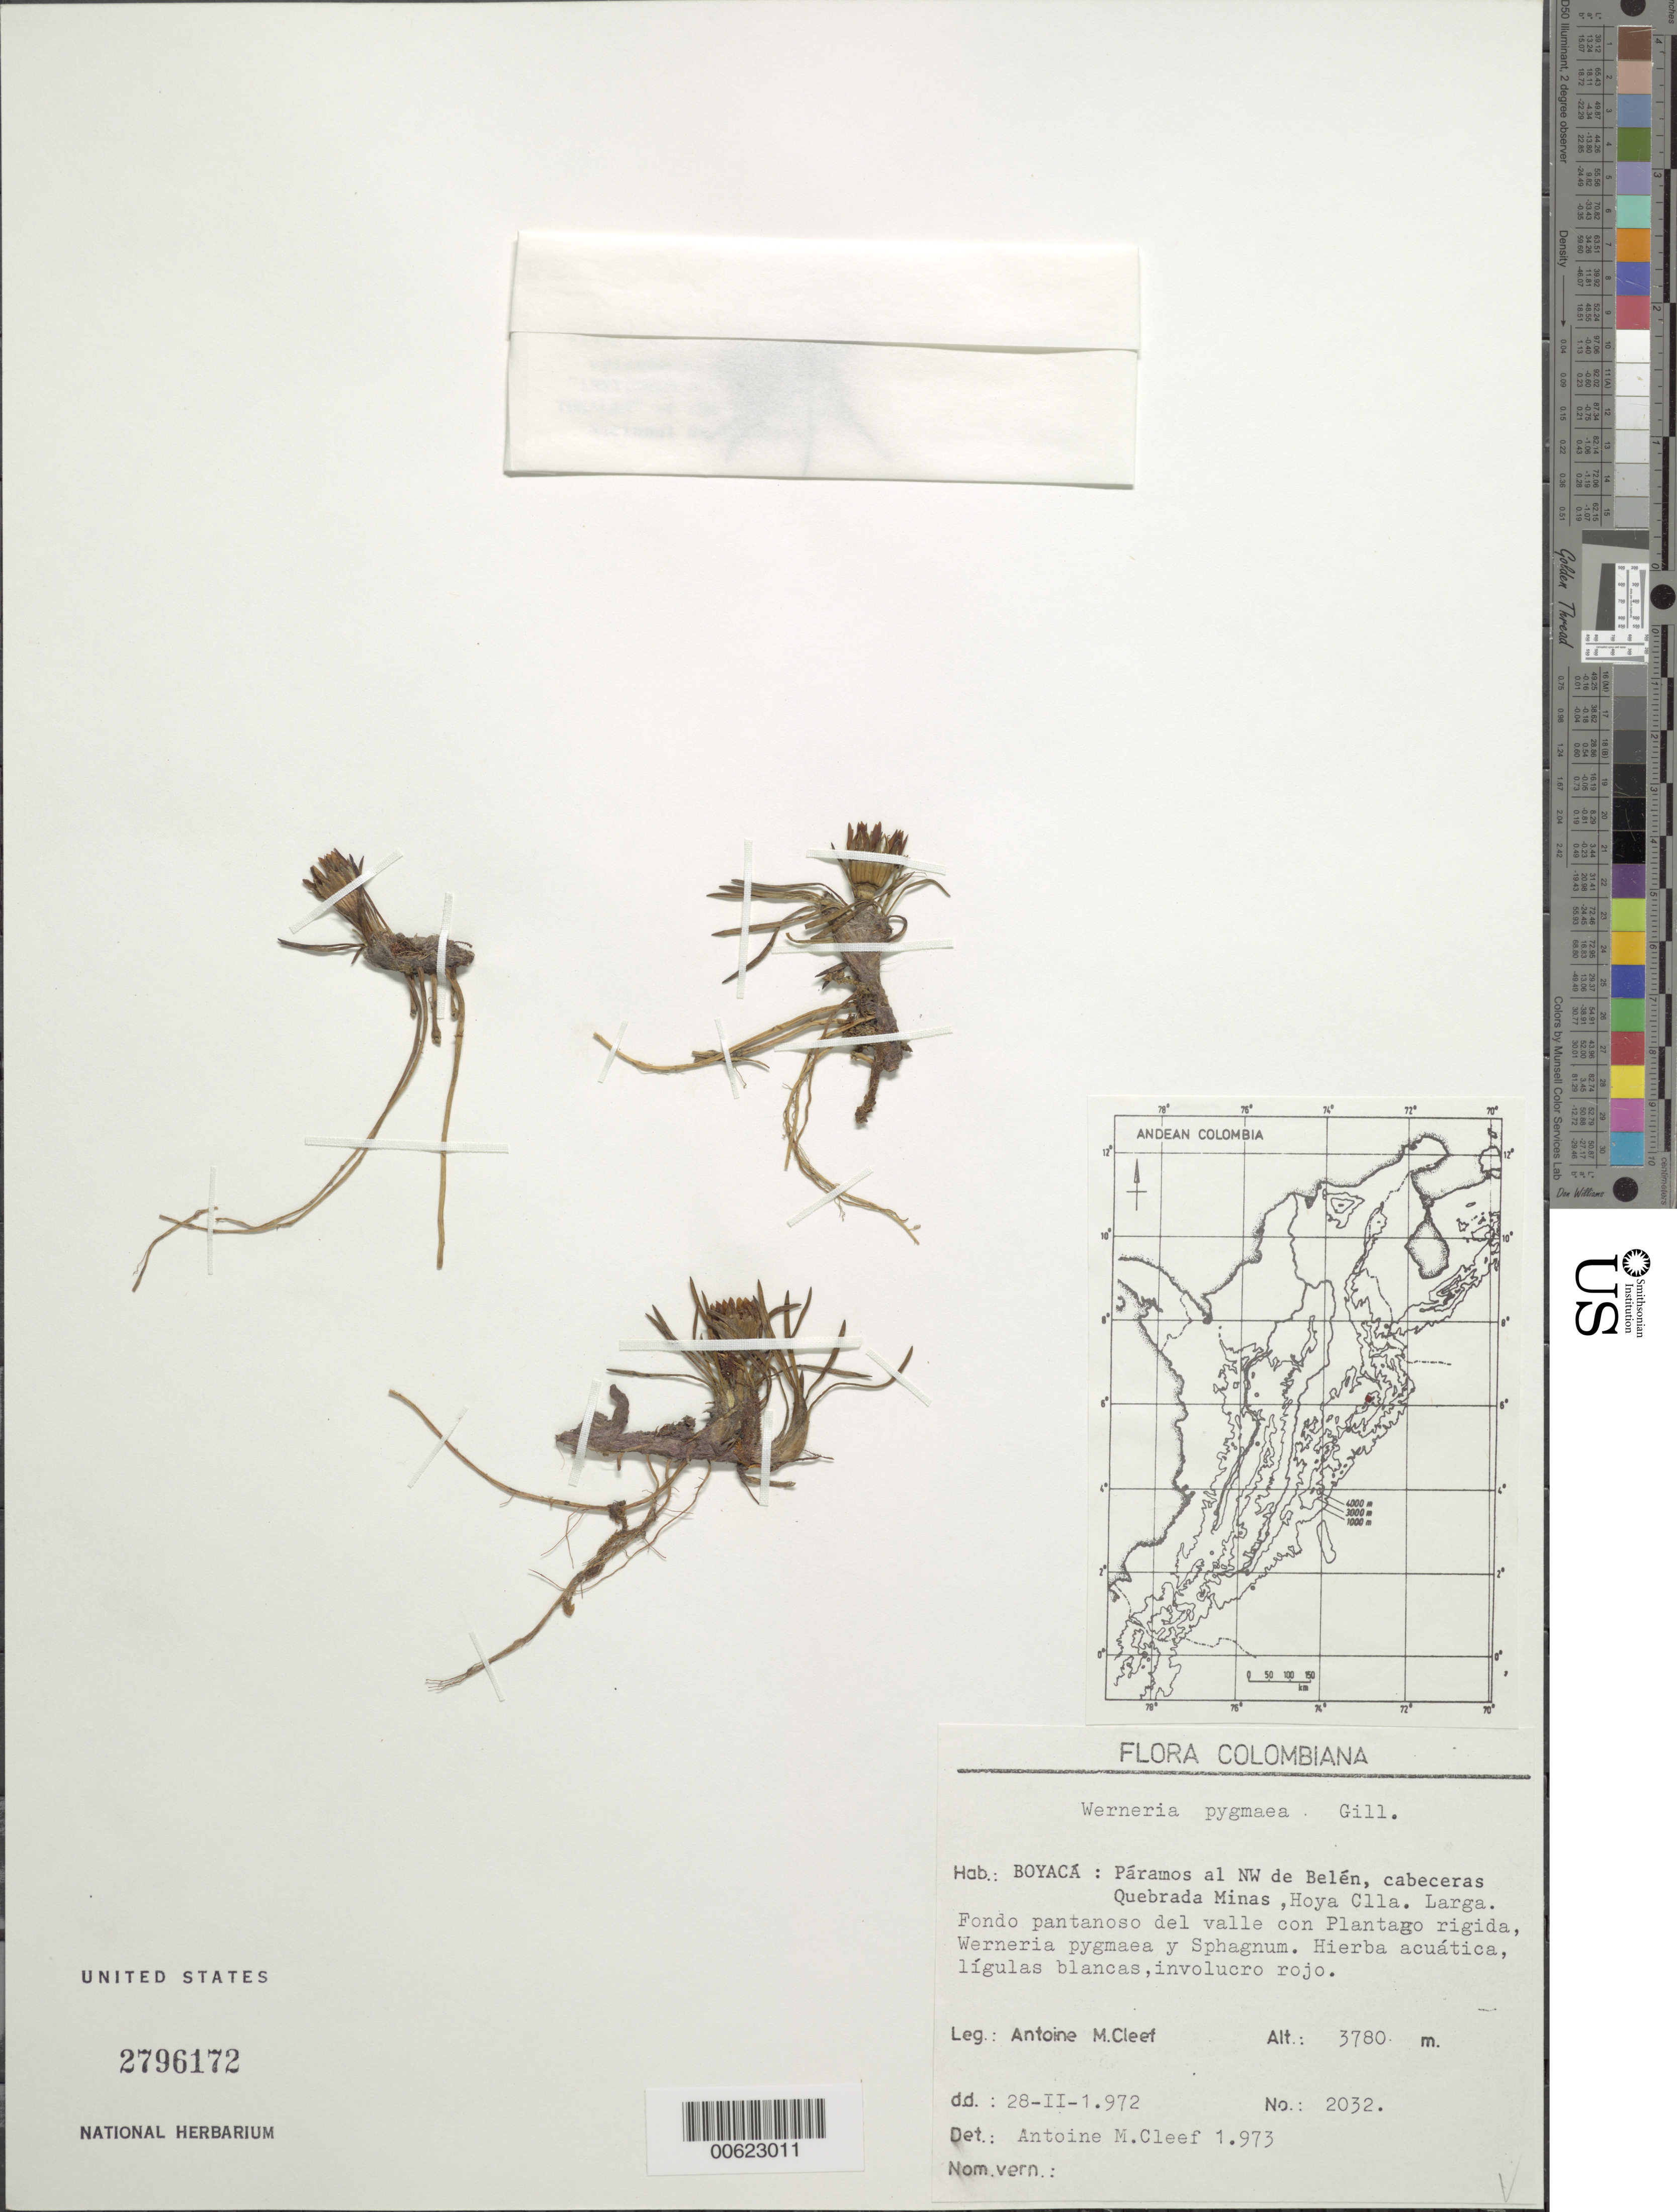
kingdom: Plantae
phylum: Tracheophyta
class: Magnoliopsida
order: Asterales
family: Asteraceae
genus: Werneria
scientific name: Werneria pygmaea complex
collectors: A. M. Cleef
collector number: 2032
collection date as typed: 28-Feb-72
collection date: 1972-02-28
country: Colombia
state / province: Boyacá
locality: Belen, Par. al NW de, cabeceras Quebrada Minas, Hoya Clla.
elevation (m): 3780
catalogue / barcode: US 2796172